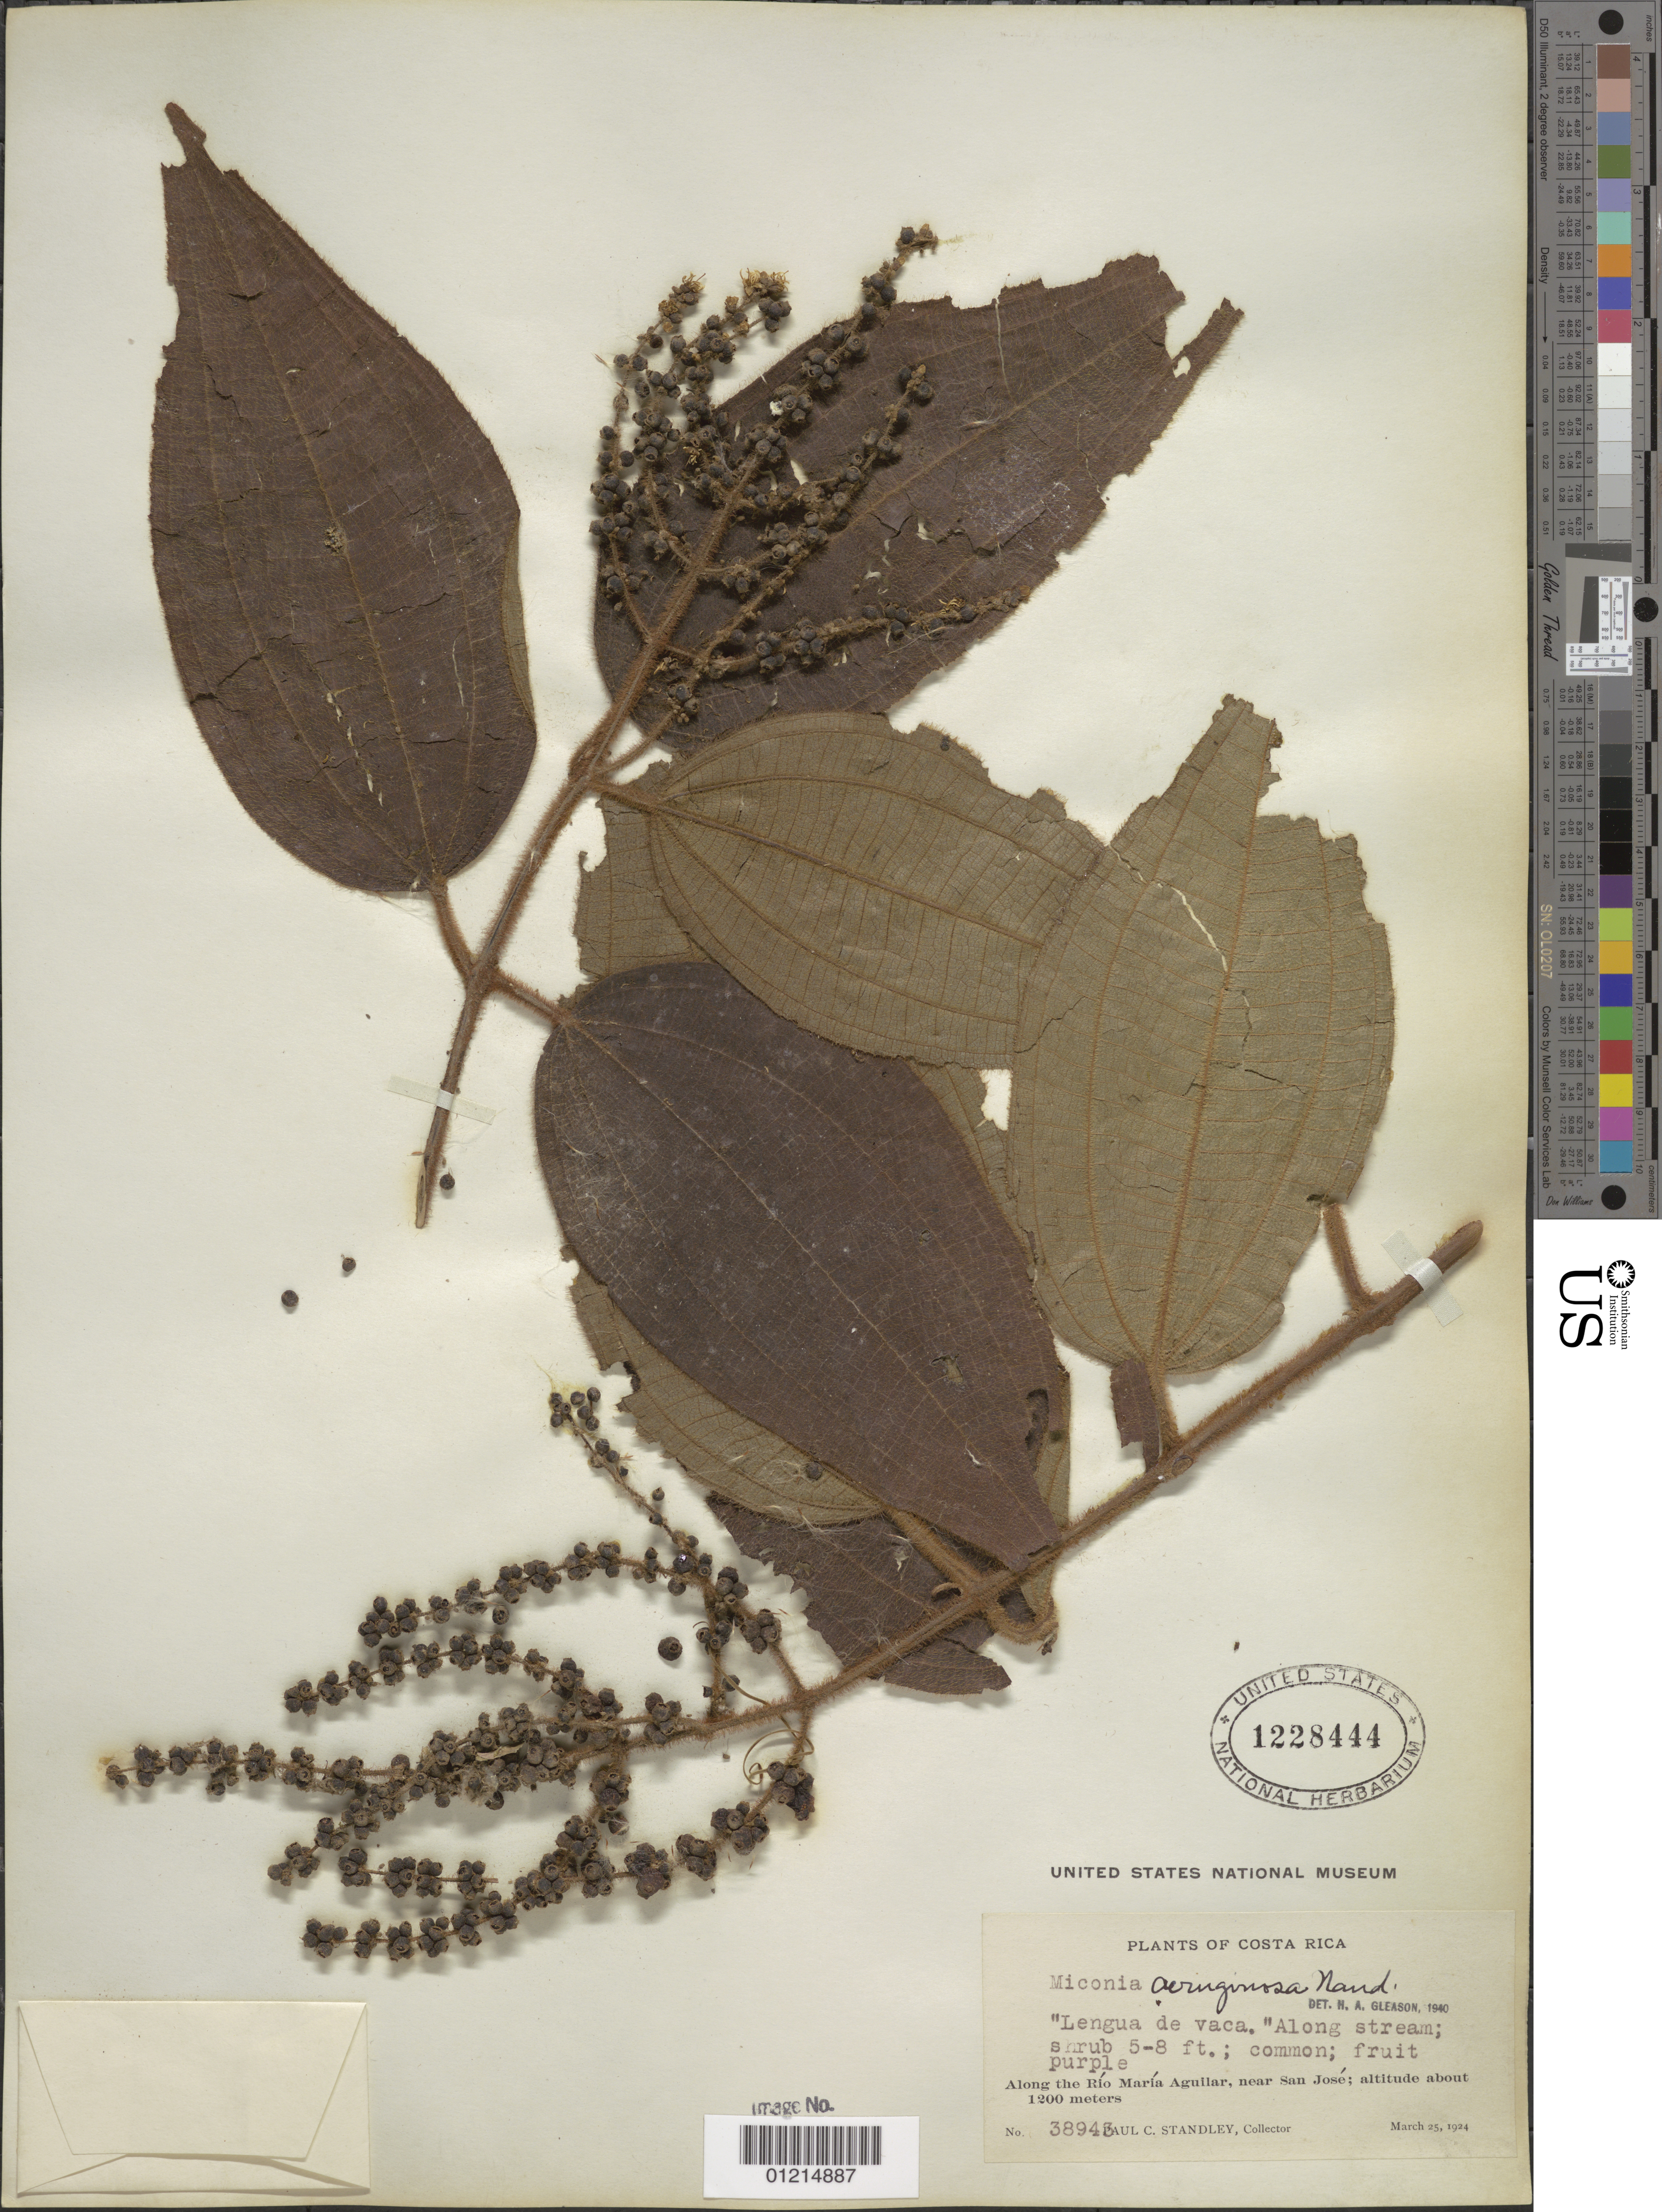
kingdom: Plantae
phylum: Tracheophyta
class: Magnoliopsida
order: Myrtales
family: Melastomataceae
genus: Miconia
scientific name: Miconia aeruginosa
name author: Naudin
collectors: P. C. Standley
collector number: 38943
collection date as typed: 25 Mar 1924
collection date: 1924-03-25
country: Costa Rica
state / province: San José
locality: Along the Río María Aguilar, near San José.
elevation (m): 1200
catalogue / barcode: US 1228444